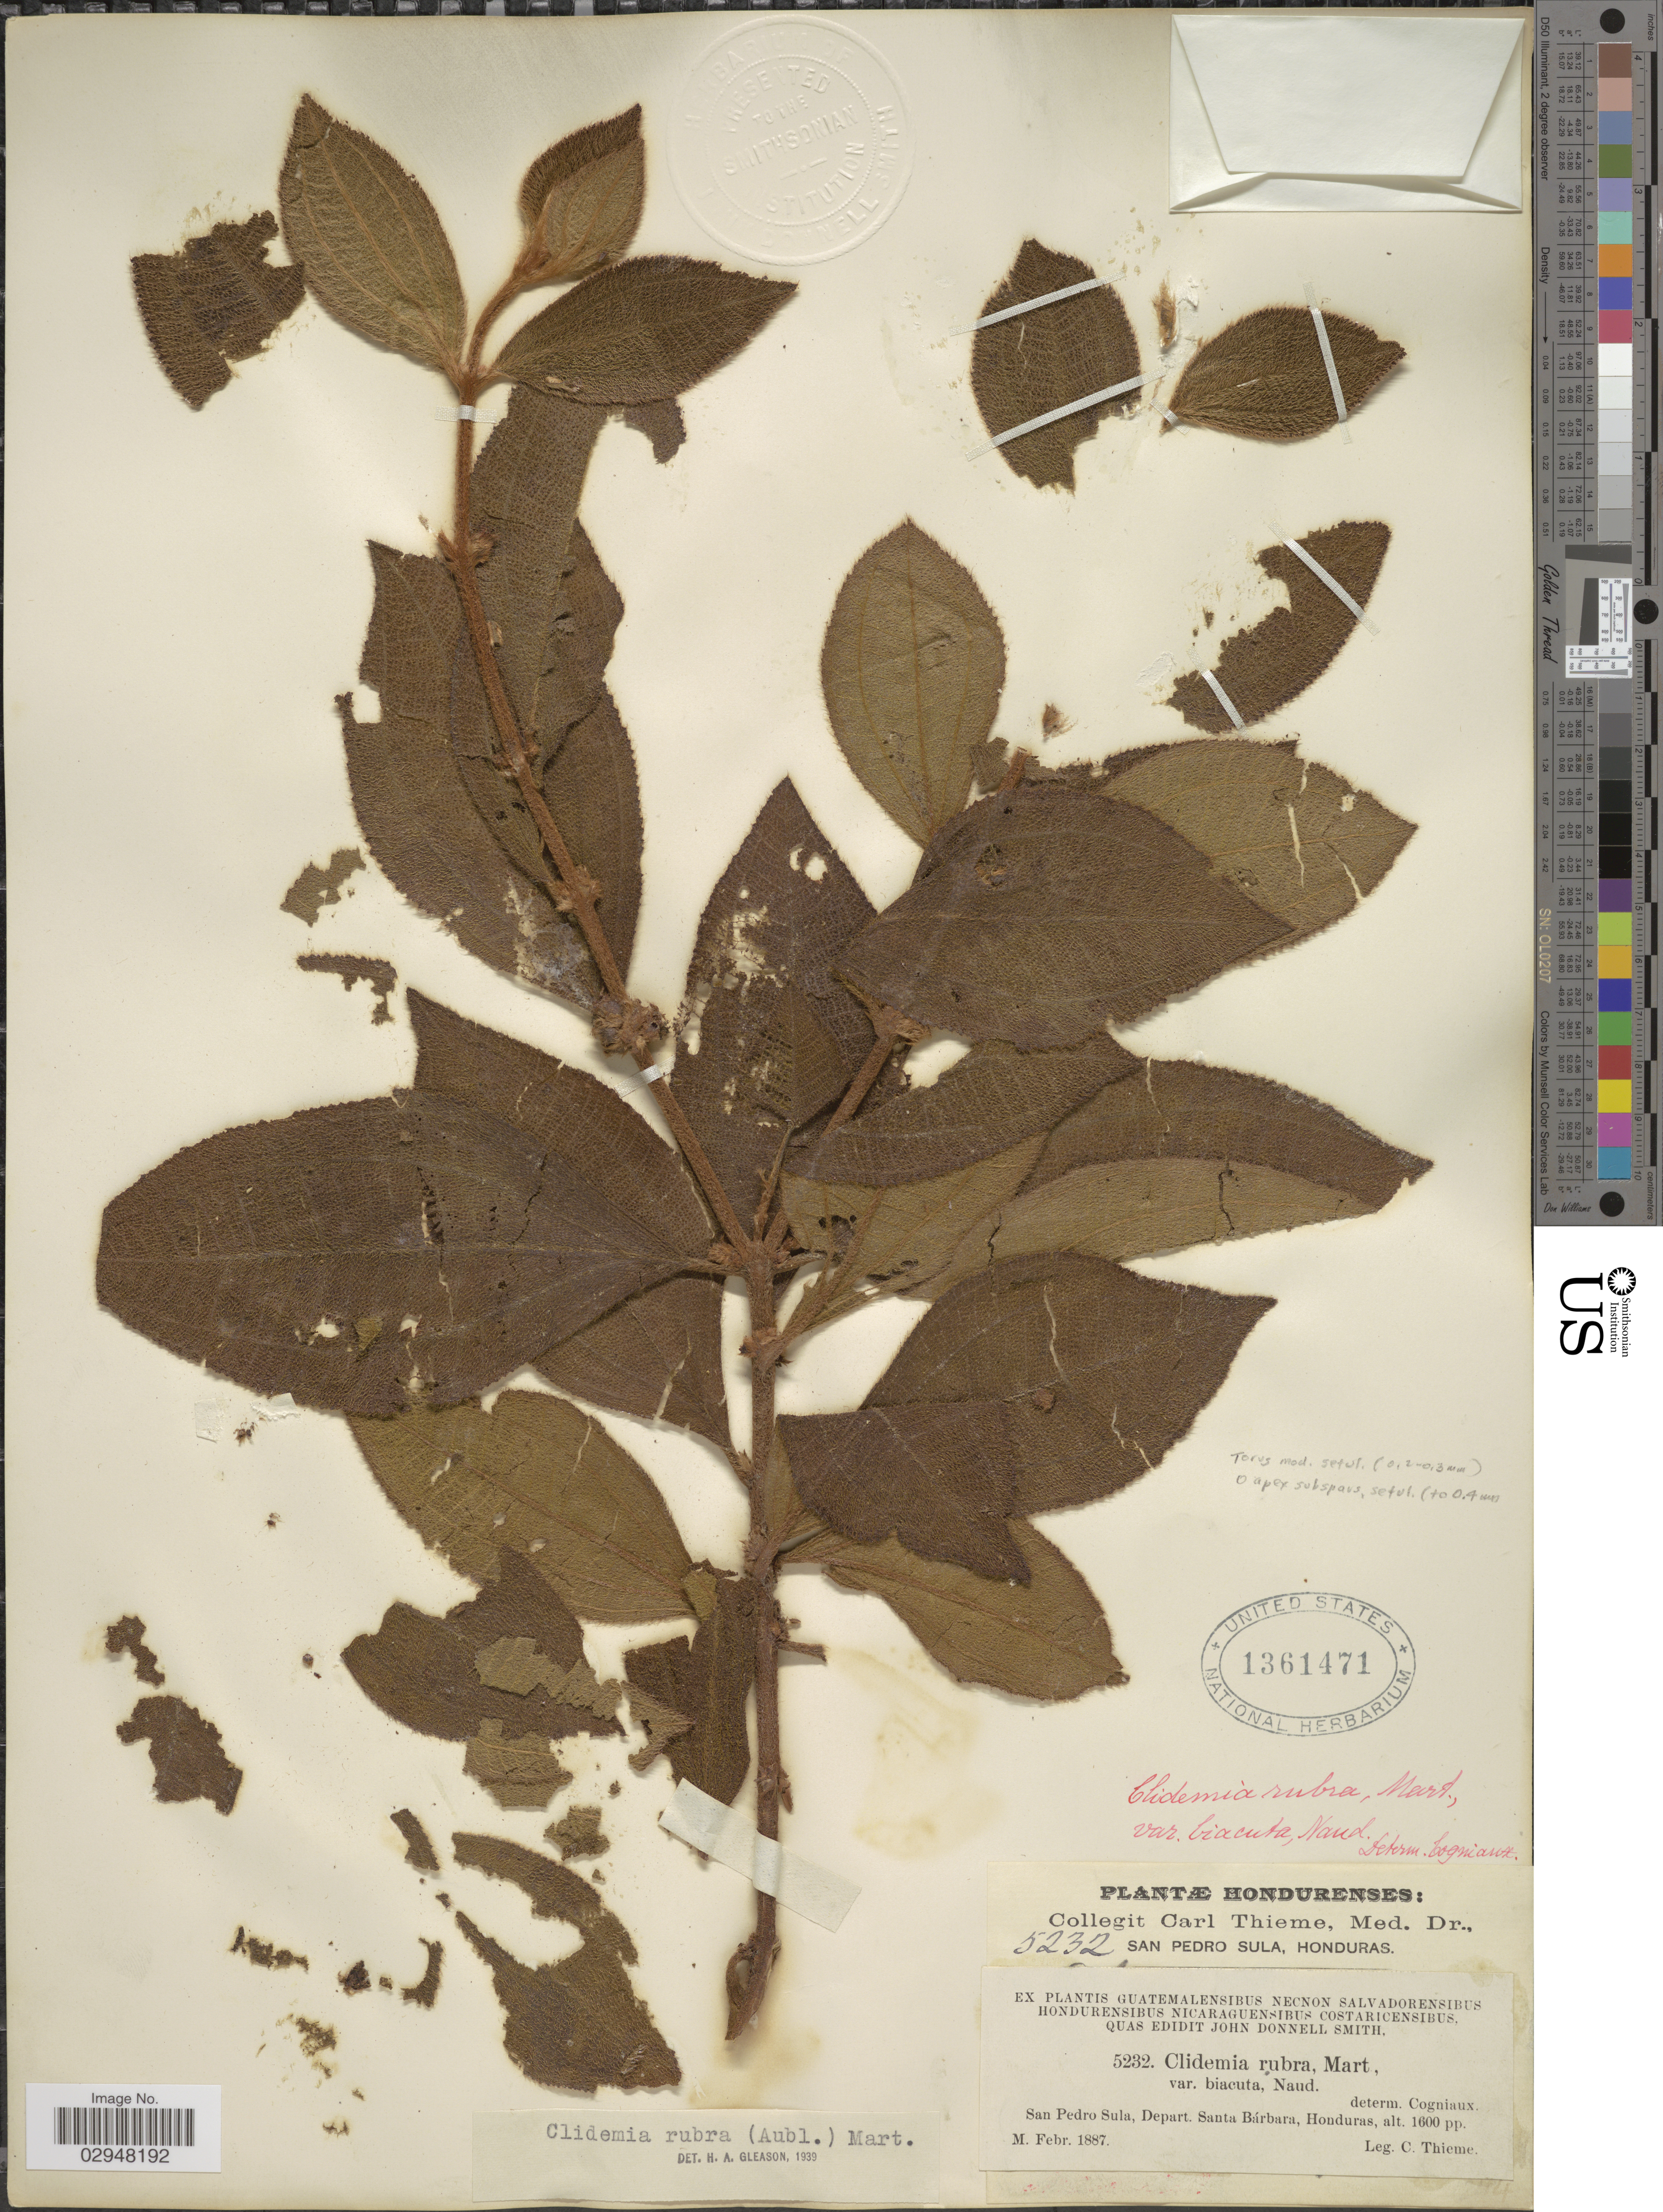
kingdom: Plantae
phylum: Tracheophyta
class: Magnoliopsida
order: Myrtales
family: Melastomataceae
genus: Clidemia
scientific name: Clidemia rubra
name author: (Aubl.) Mart.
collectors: C. Thieme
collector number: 5232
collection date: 1887-02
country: Honduras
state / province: Santa Bárbara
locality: San Pedro Sula, Depart. Sánta Barbara.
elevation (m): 488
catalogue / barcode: US 1361471